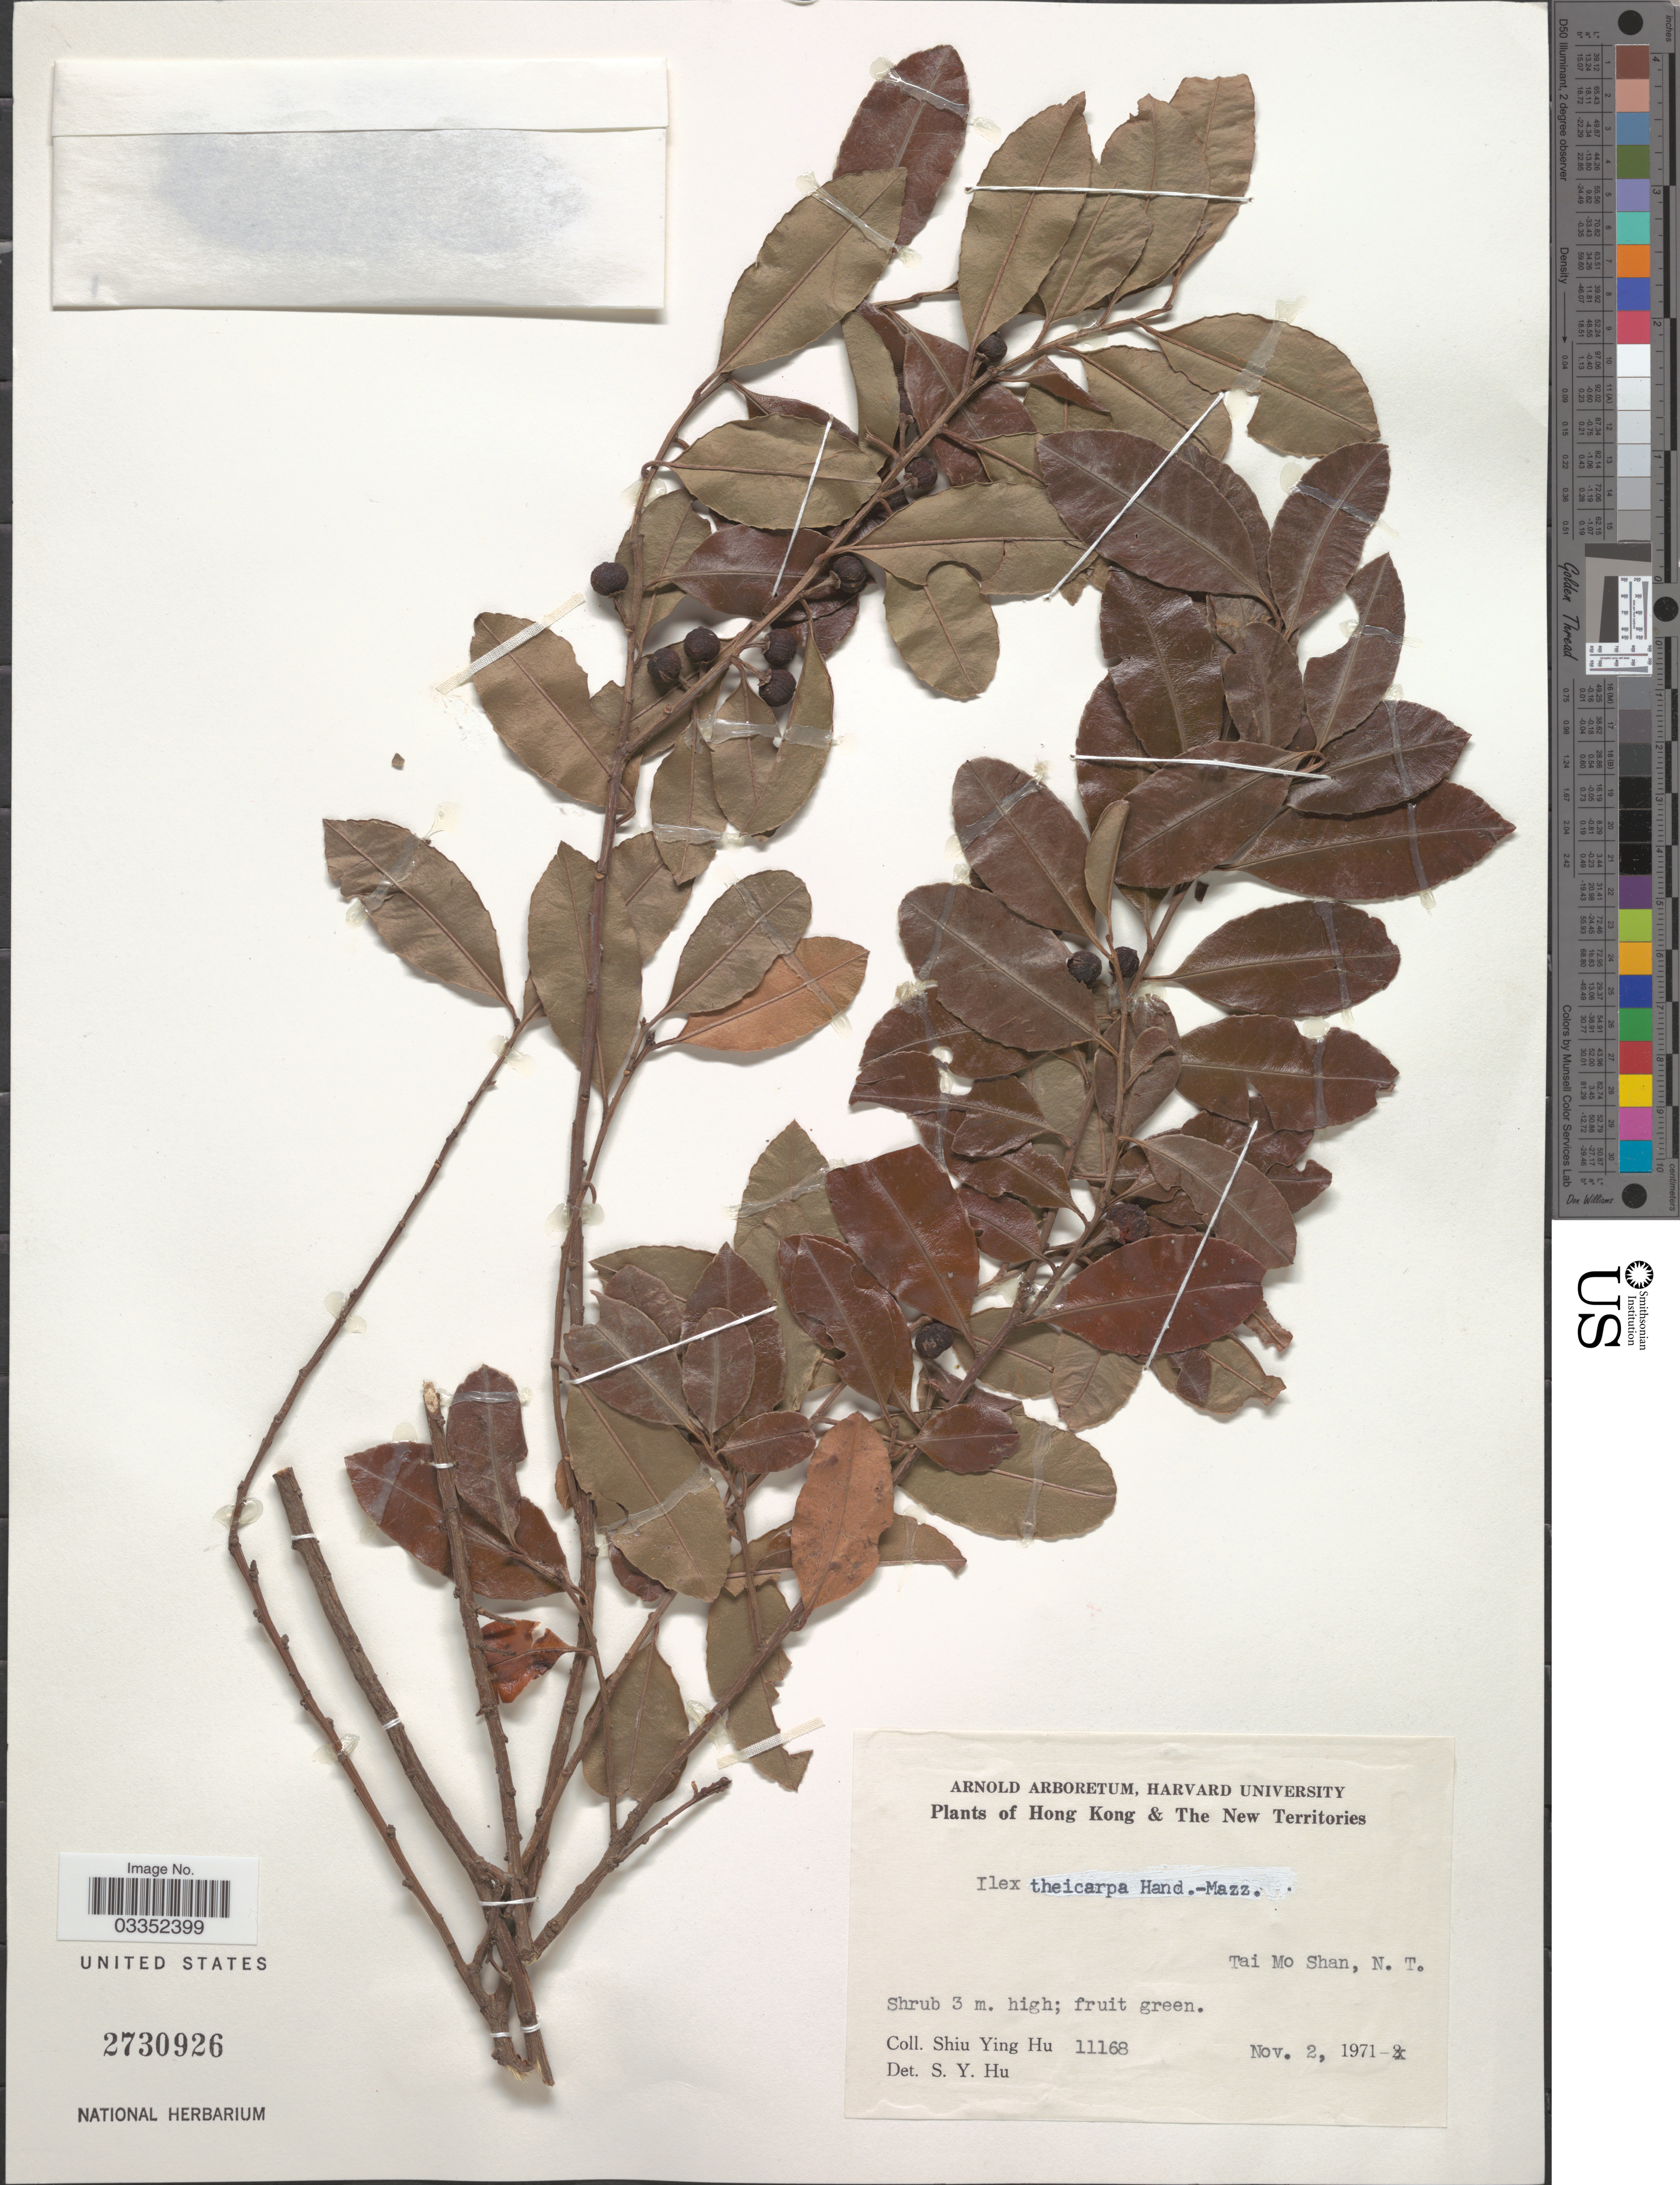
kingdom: Plantae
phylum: Tracheophyta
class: Magnoliopsida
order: Aquifoliales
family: Aquifoliaceae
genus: Ilex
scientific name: Ilex theicarpa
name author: Hand.-Mazz.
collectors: S. Y. Hu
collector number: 11168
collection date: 1971-11-02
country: China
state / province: Hong Kong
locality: Hong Kong & The New Territories, Tai Mo Shan, N.T.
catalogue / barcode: US 2730926